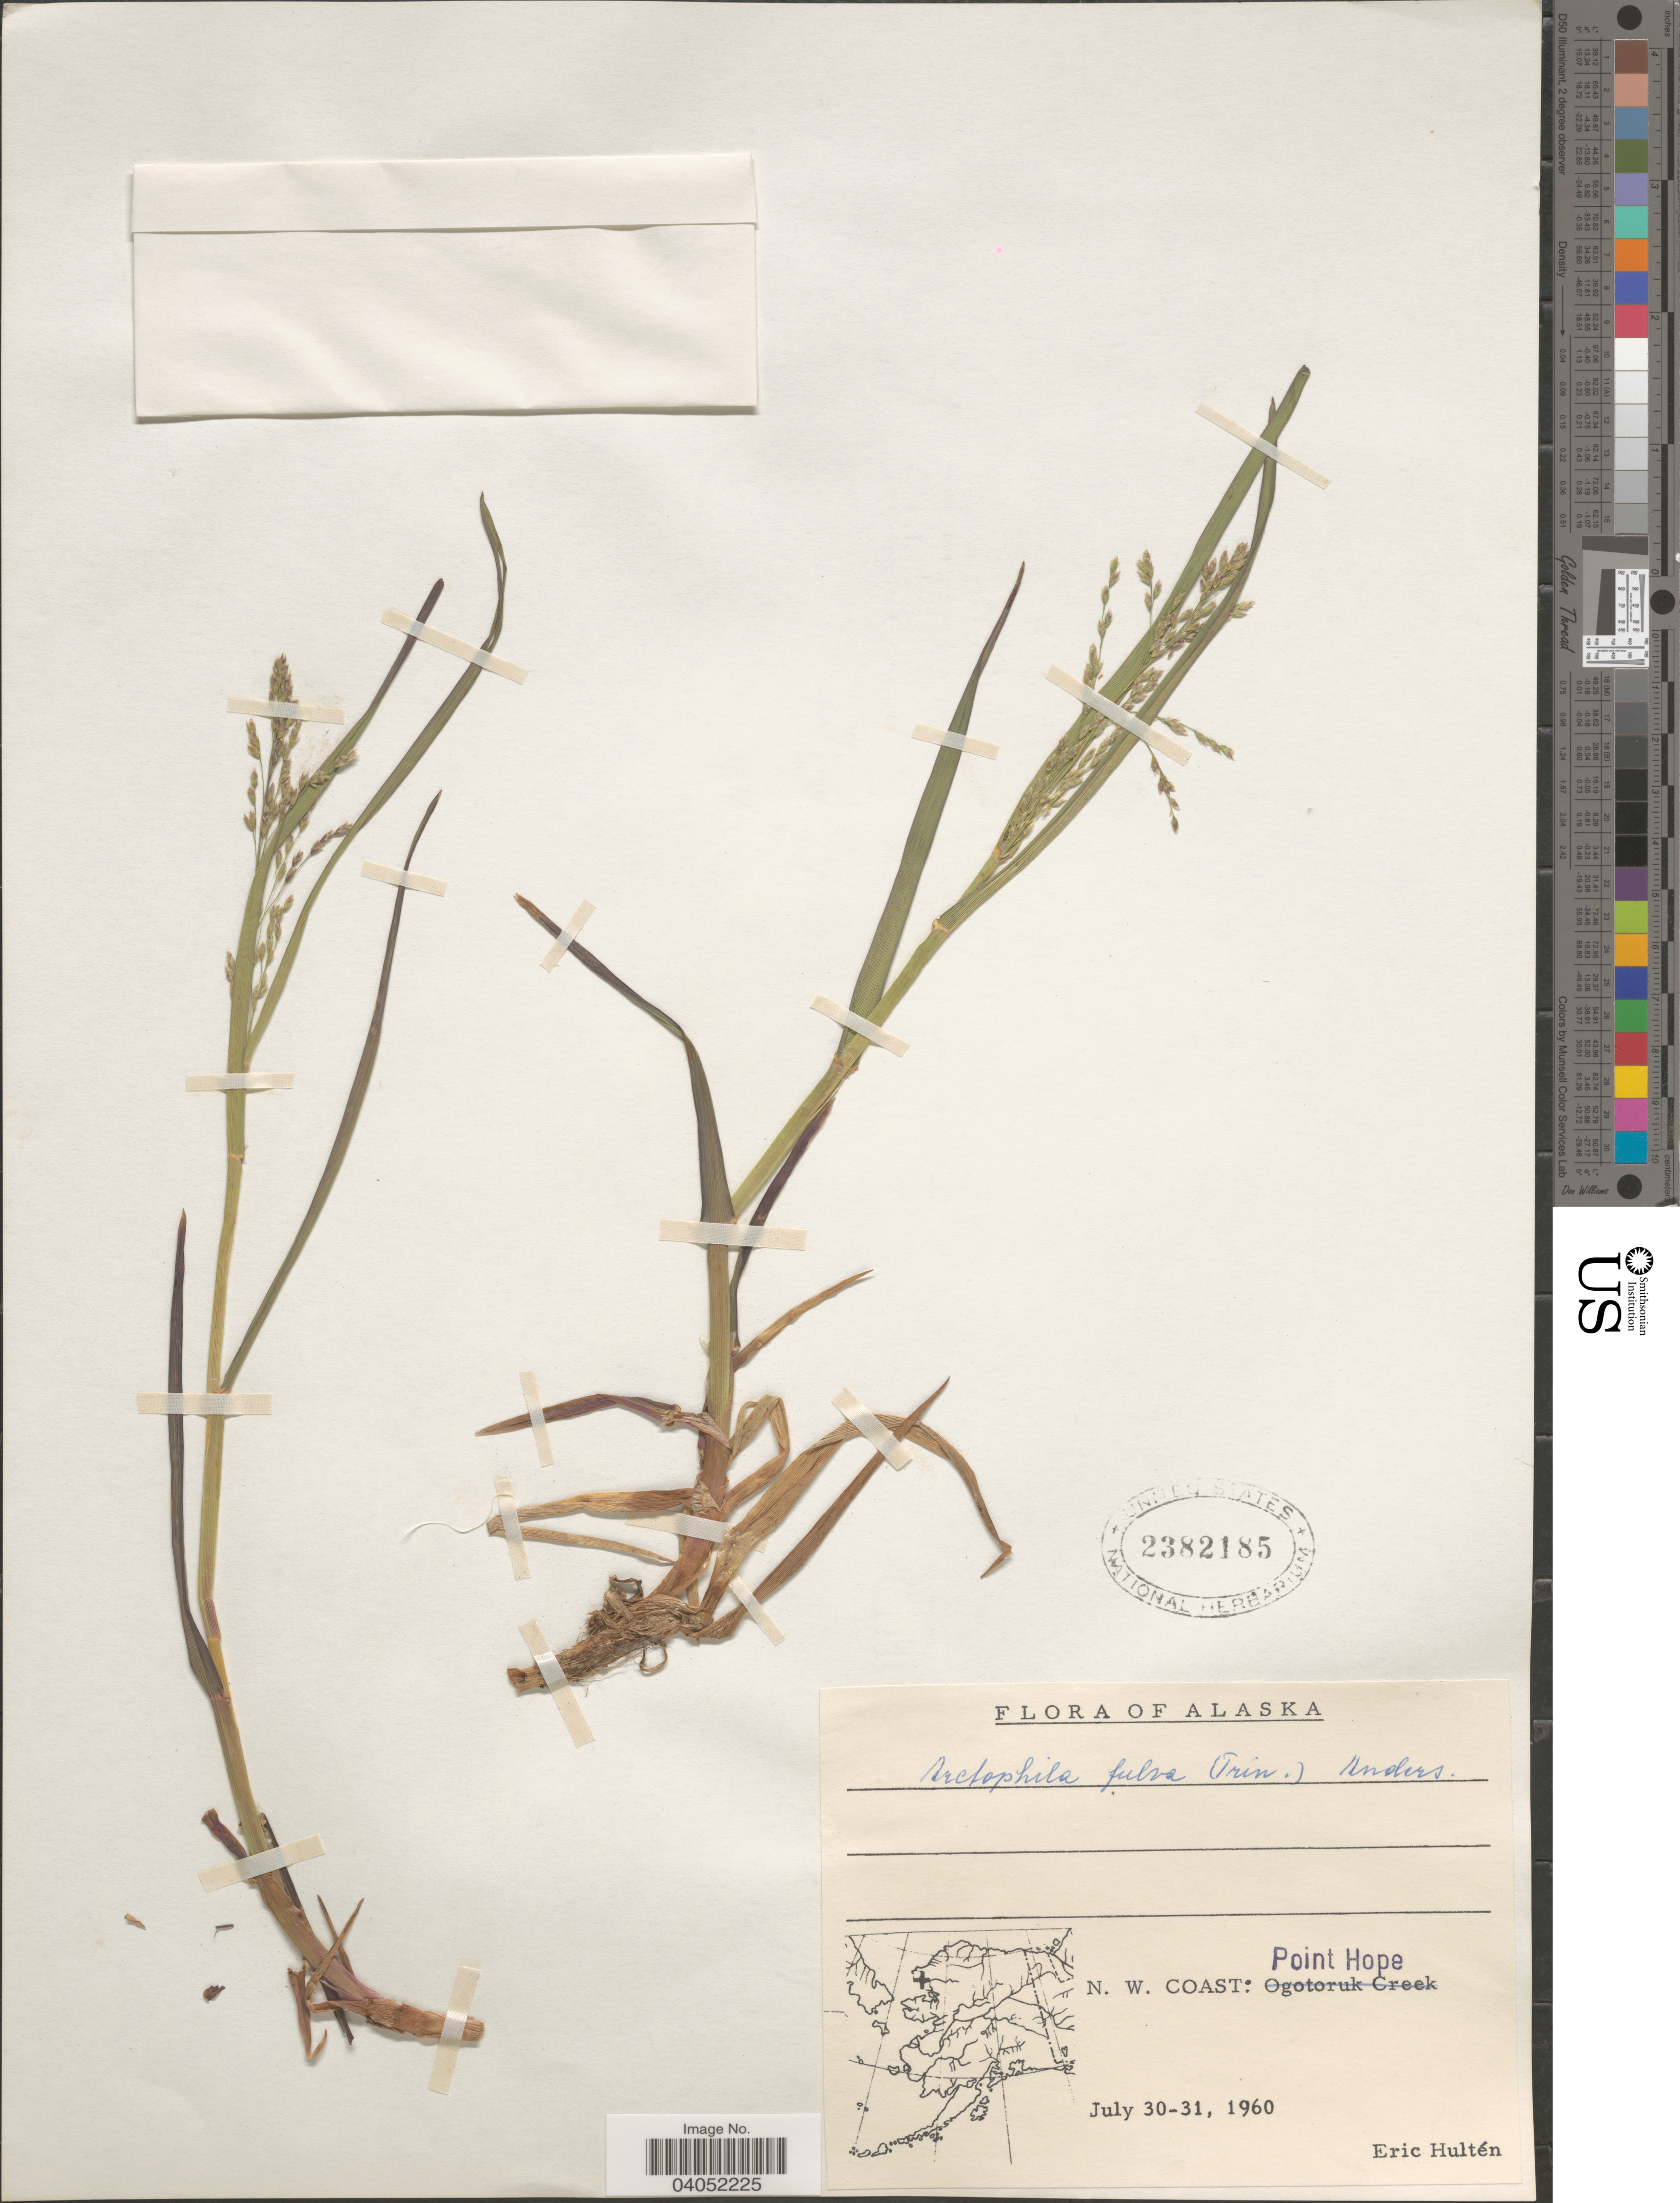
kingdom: Plantae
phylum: Tracheophyta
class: Liliopsida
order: Poales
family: Poaceae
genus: Arctophila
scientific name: Arctophila fulva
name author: (Trin.) Andersson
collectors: E. G. Hultén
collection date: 1960-07-30/1960-07-31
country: United States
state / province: Alaska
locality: N. W. Coast: Point Hope.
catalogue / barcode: US 2382185